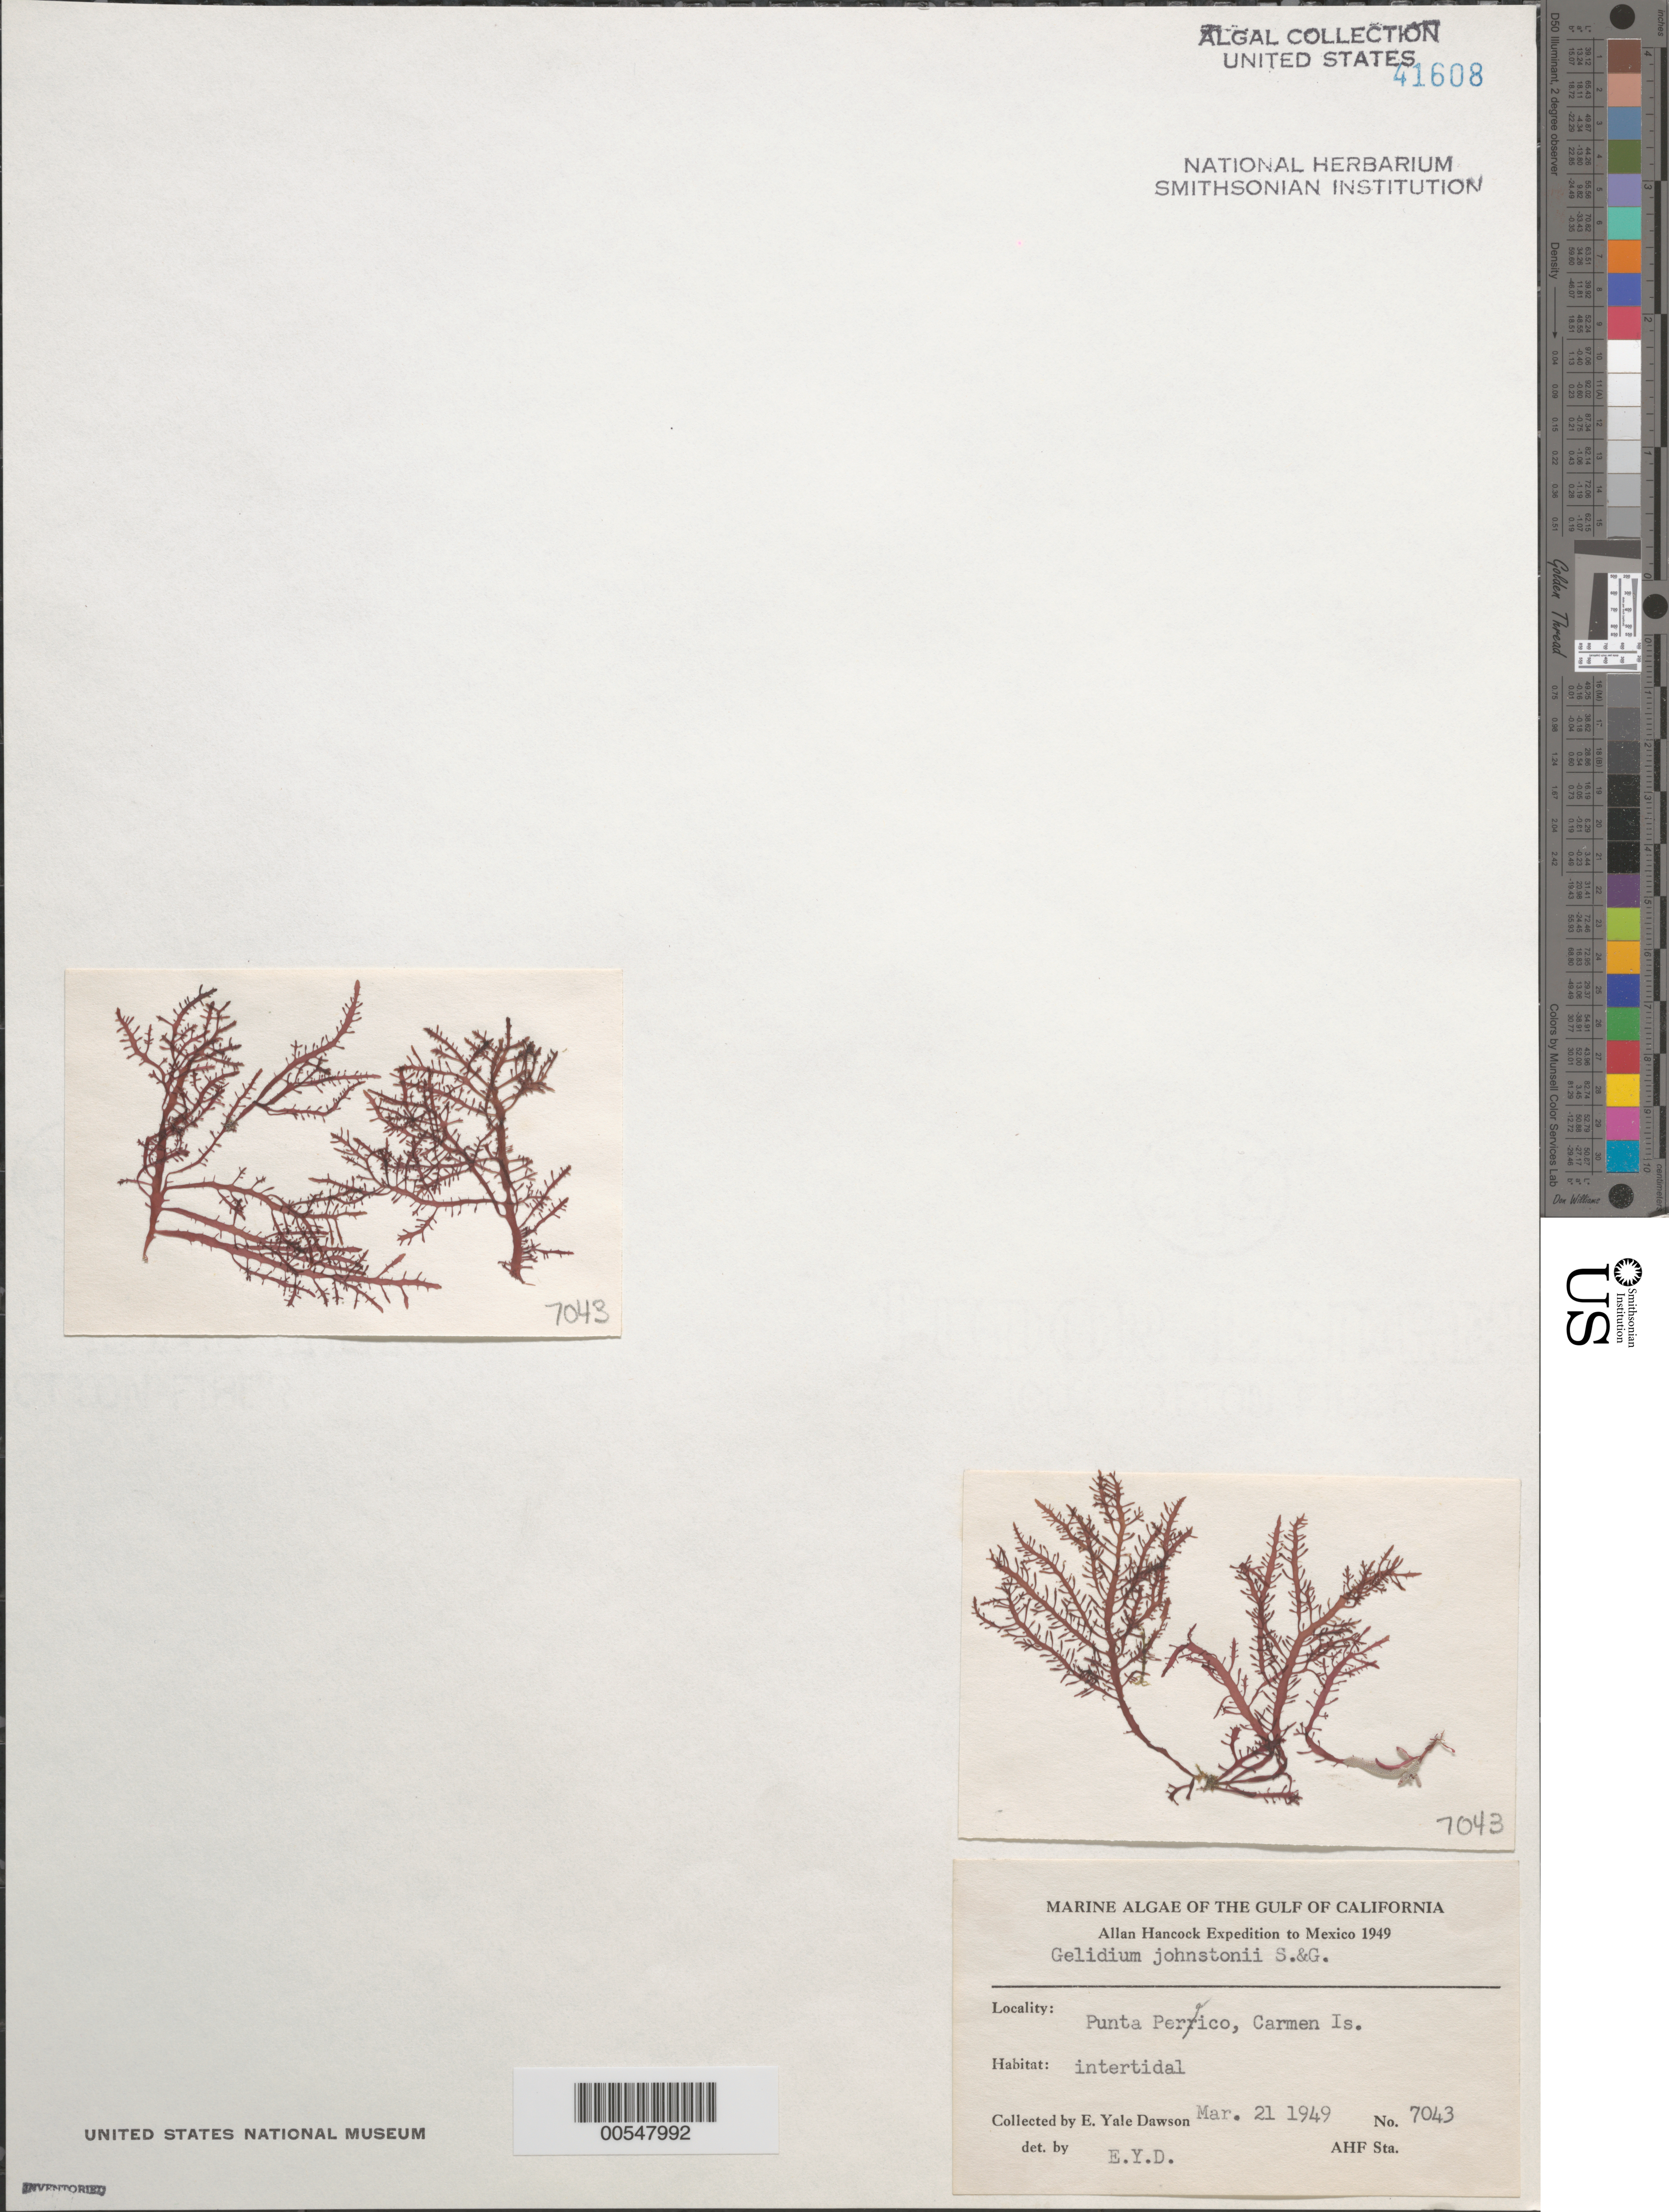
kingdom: Plantae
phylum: Rhodophyta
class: Florideophyceae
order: Gelidiales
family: Gelidiaceae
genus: Gelidium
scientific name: Gelidium johnstonii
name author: Setchell & N.L. Gardner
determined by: Dawson, E. Y.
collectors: E. Y. Dawson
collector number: EYD 7043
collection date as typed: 21 Mar 1949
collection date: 1949-03-21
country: Mexico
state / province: Baja California Sur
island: Isla Carmen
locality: Punta Perico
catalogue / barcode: US 41608